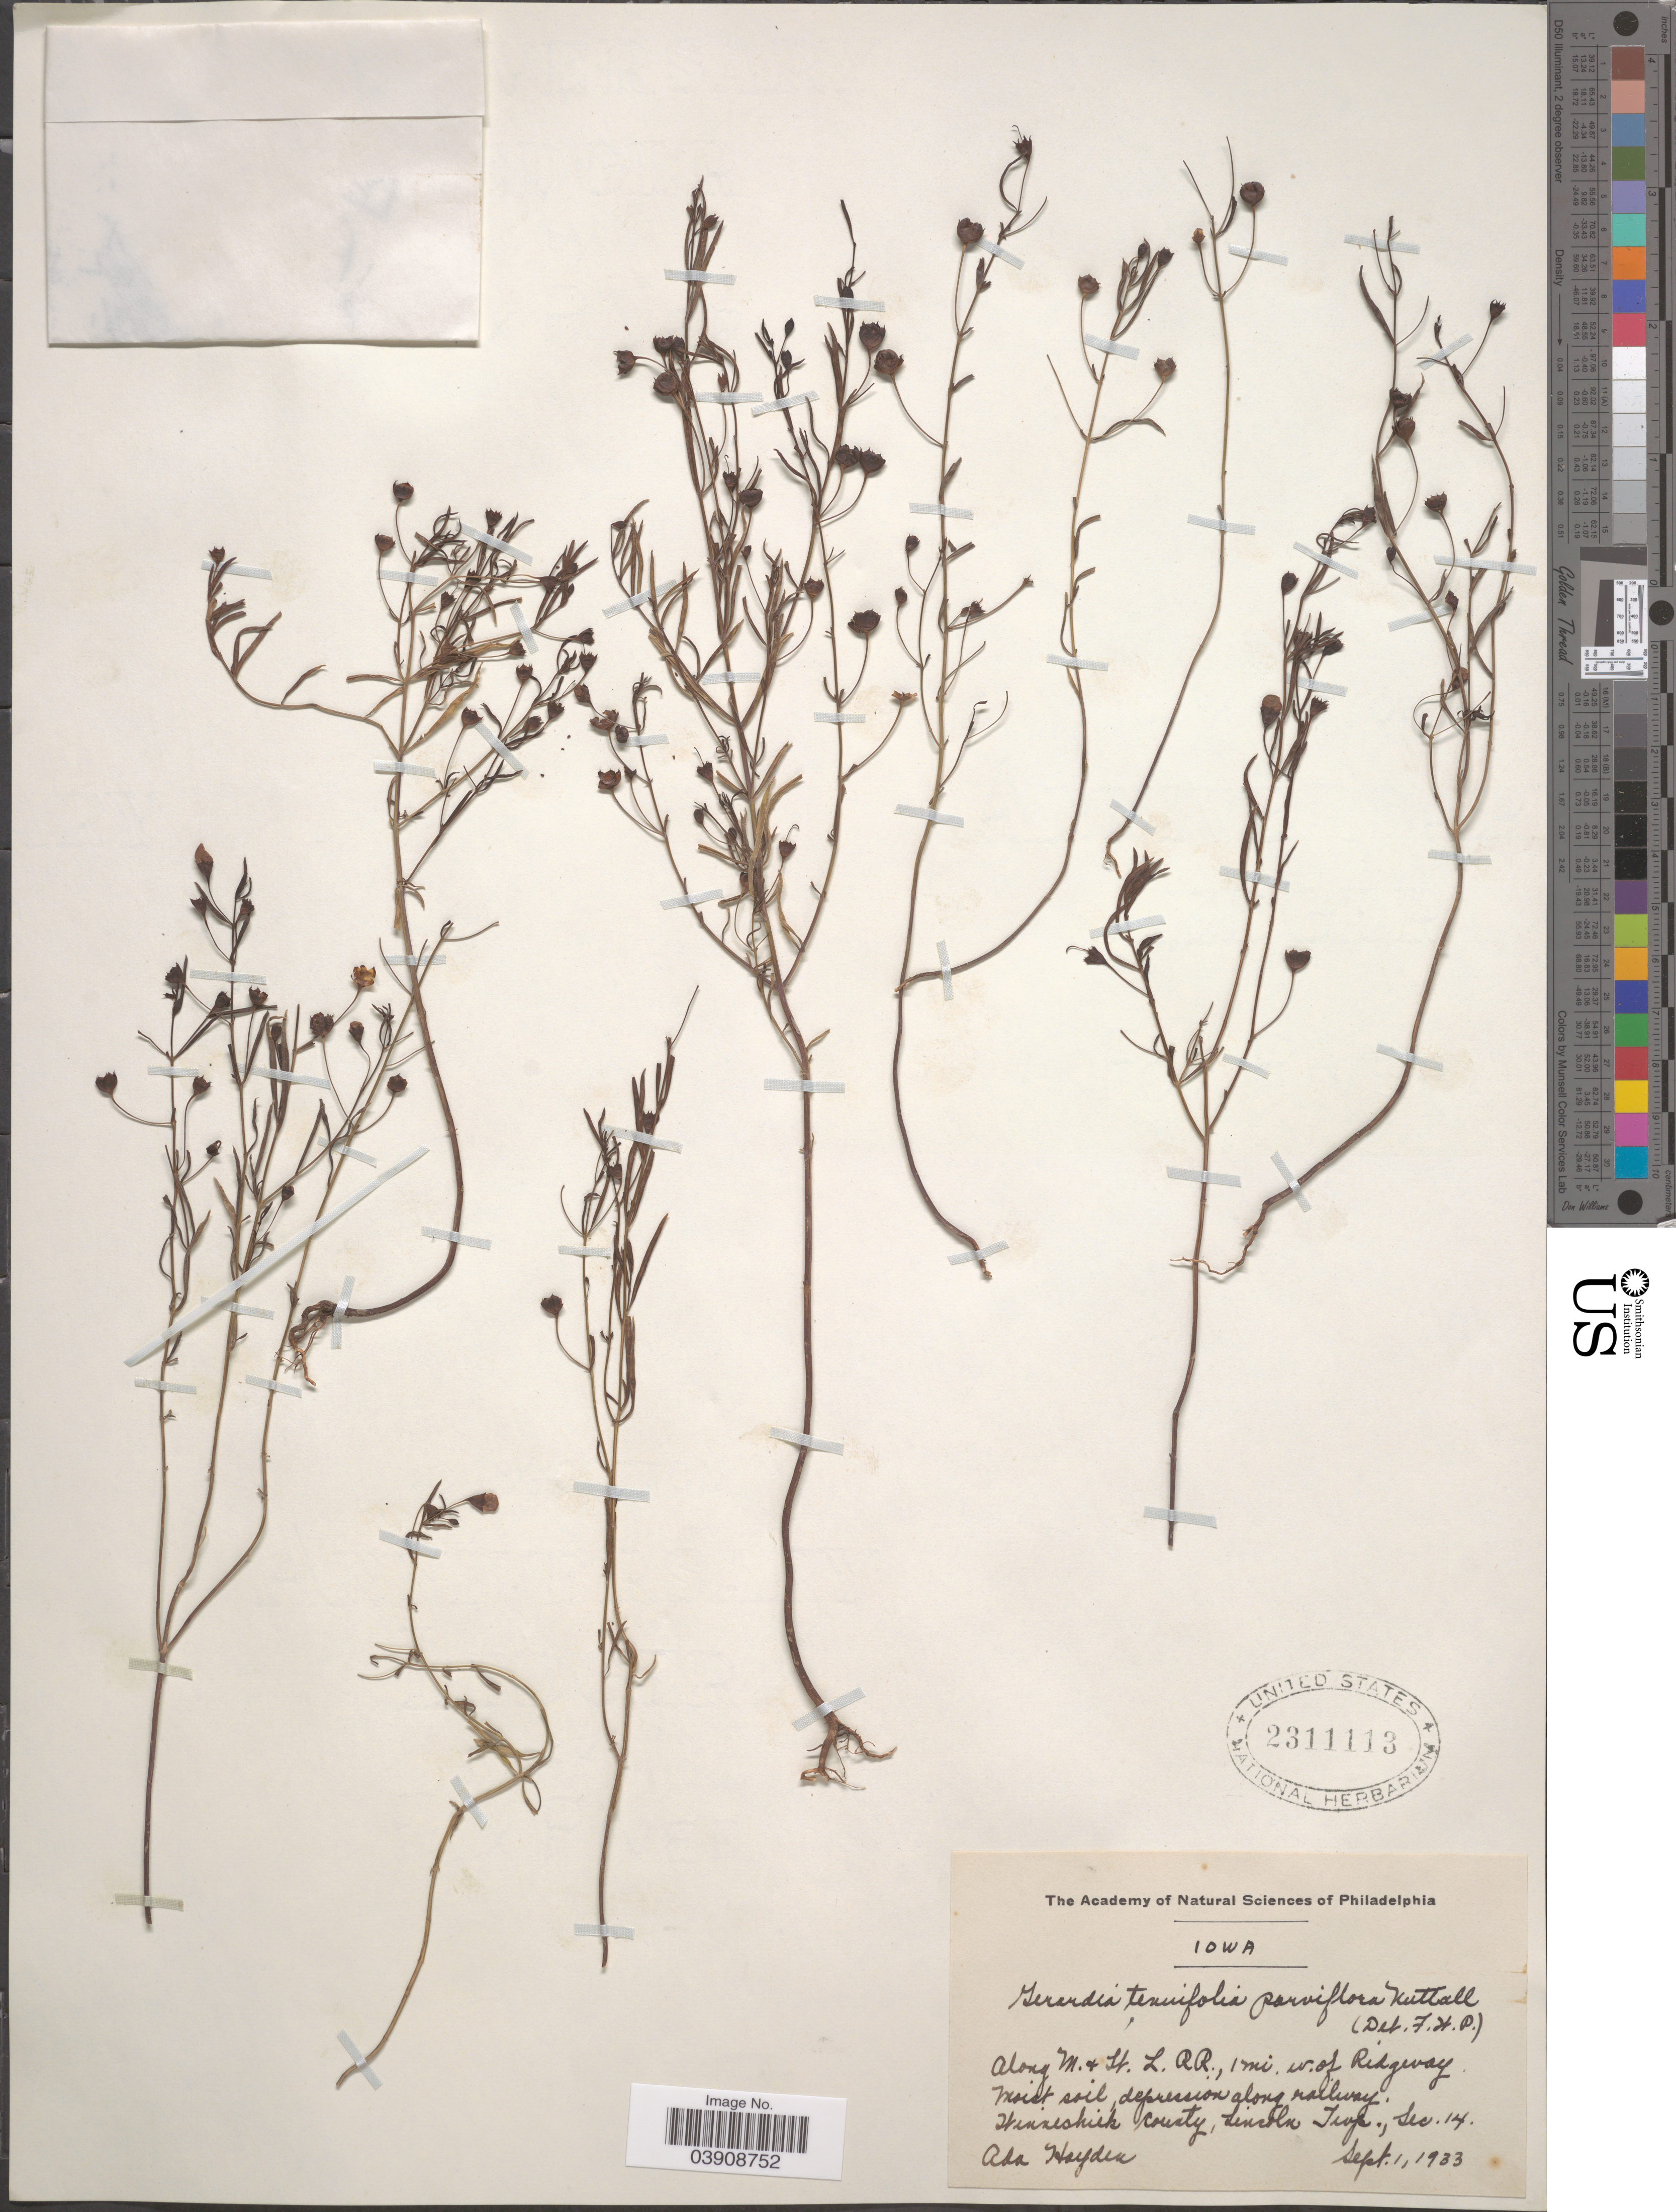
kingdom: Plantae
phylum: Tracheophyta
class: Magnoliopsida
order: Lamiales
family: Orobanchaceae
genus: Agalinis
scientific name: Agalinis tenuifolia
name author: (Vahl) Raf.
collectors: Ada Hayden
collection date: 1933-09-01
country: United States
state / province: Iowa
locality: Along M. & H. L. R. R., 1 mi. w. of Ridgway. Moist soil, depression along railway. Winneshiek County, Lincoln Twp., Sec. 14.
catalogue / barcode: US 2311113